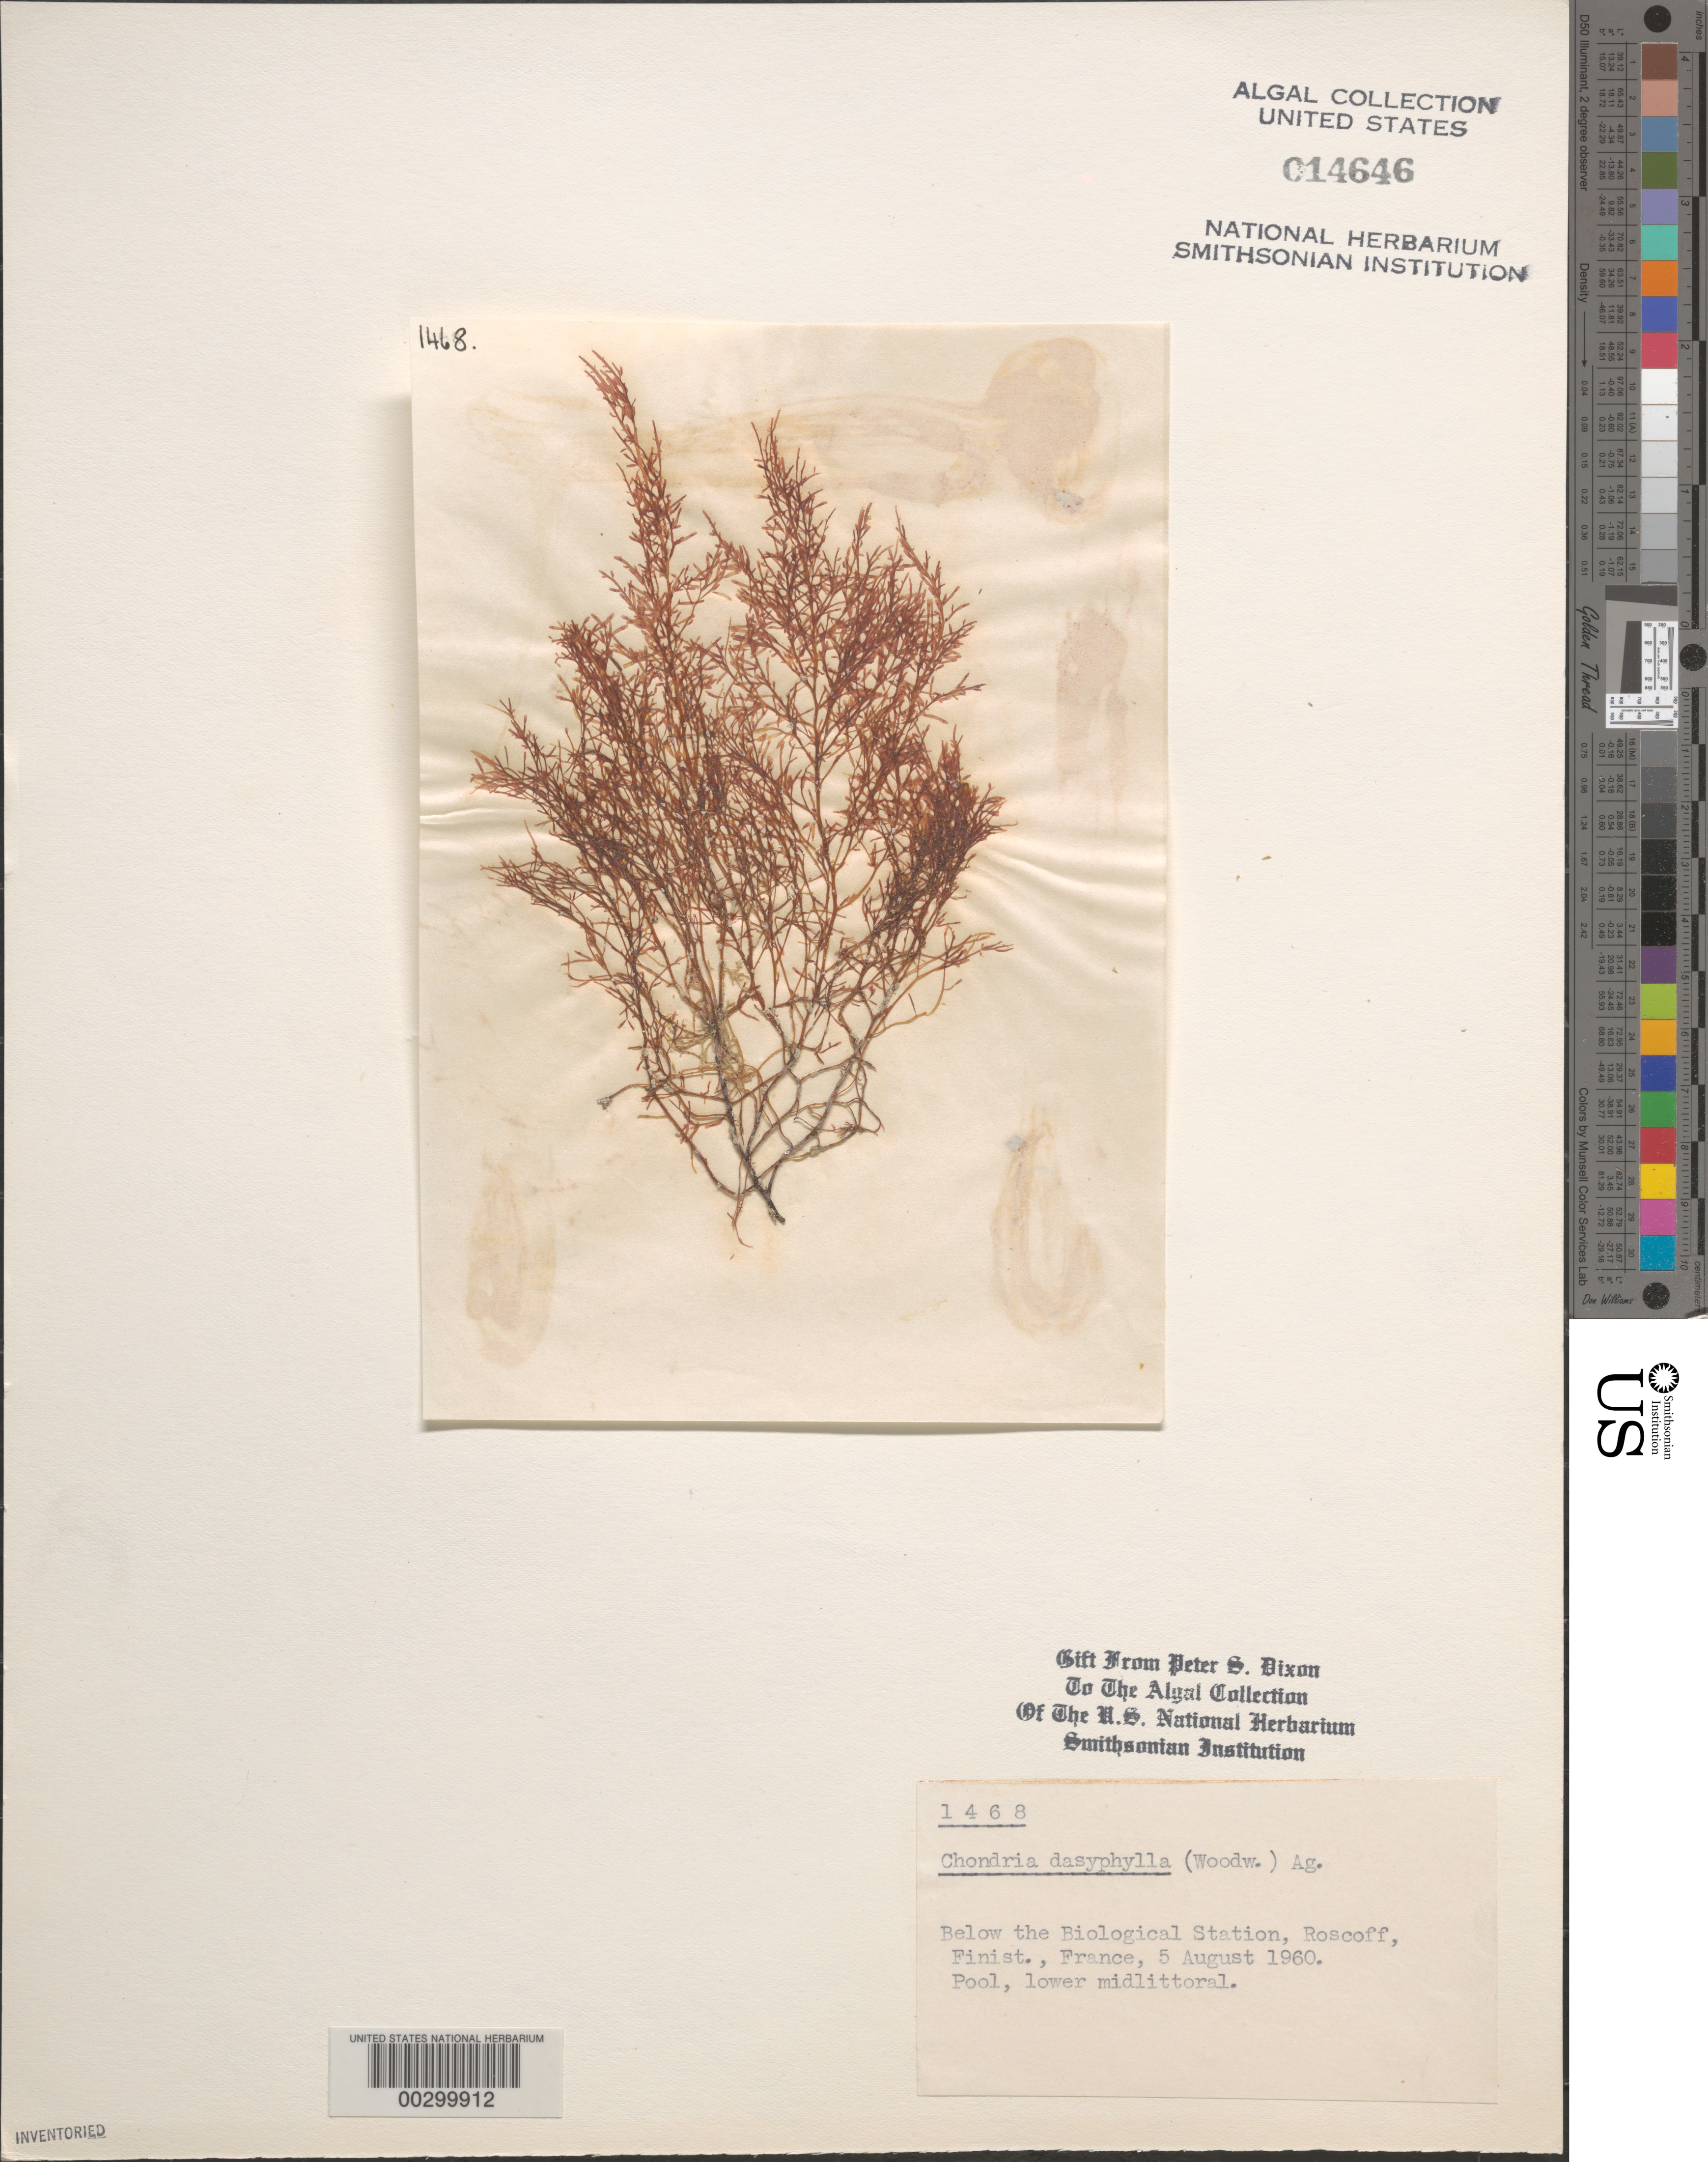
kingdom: Plantae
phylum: Rhodophyta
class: Florideophyceae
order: Ceramiales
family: Rhodomelaceae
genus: Chondria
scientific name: Chondria dasyphylla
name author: (Woodw.) C. Agardh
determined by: Dixon, P. S.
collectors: P. S. Dixon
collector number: PSD 1468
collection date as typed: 05 Aug 1960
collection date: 1960-08-05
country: France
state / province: Bretagne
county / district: Finistère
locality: Roscoff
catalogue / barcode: US 14646